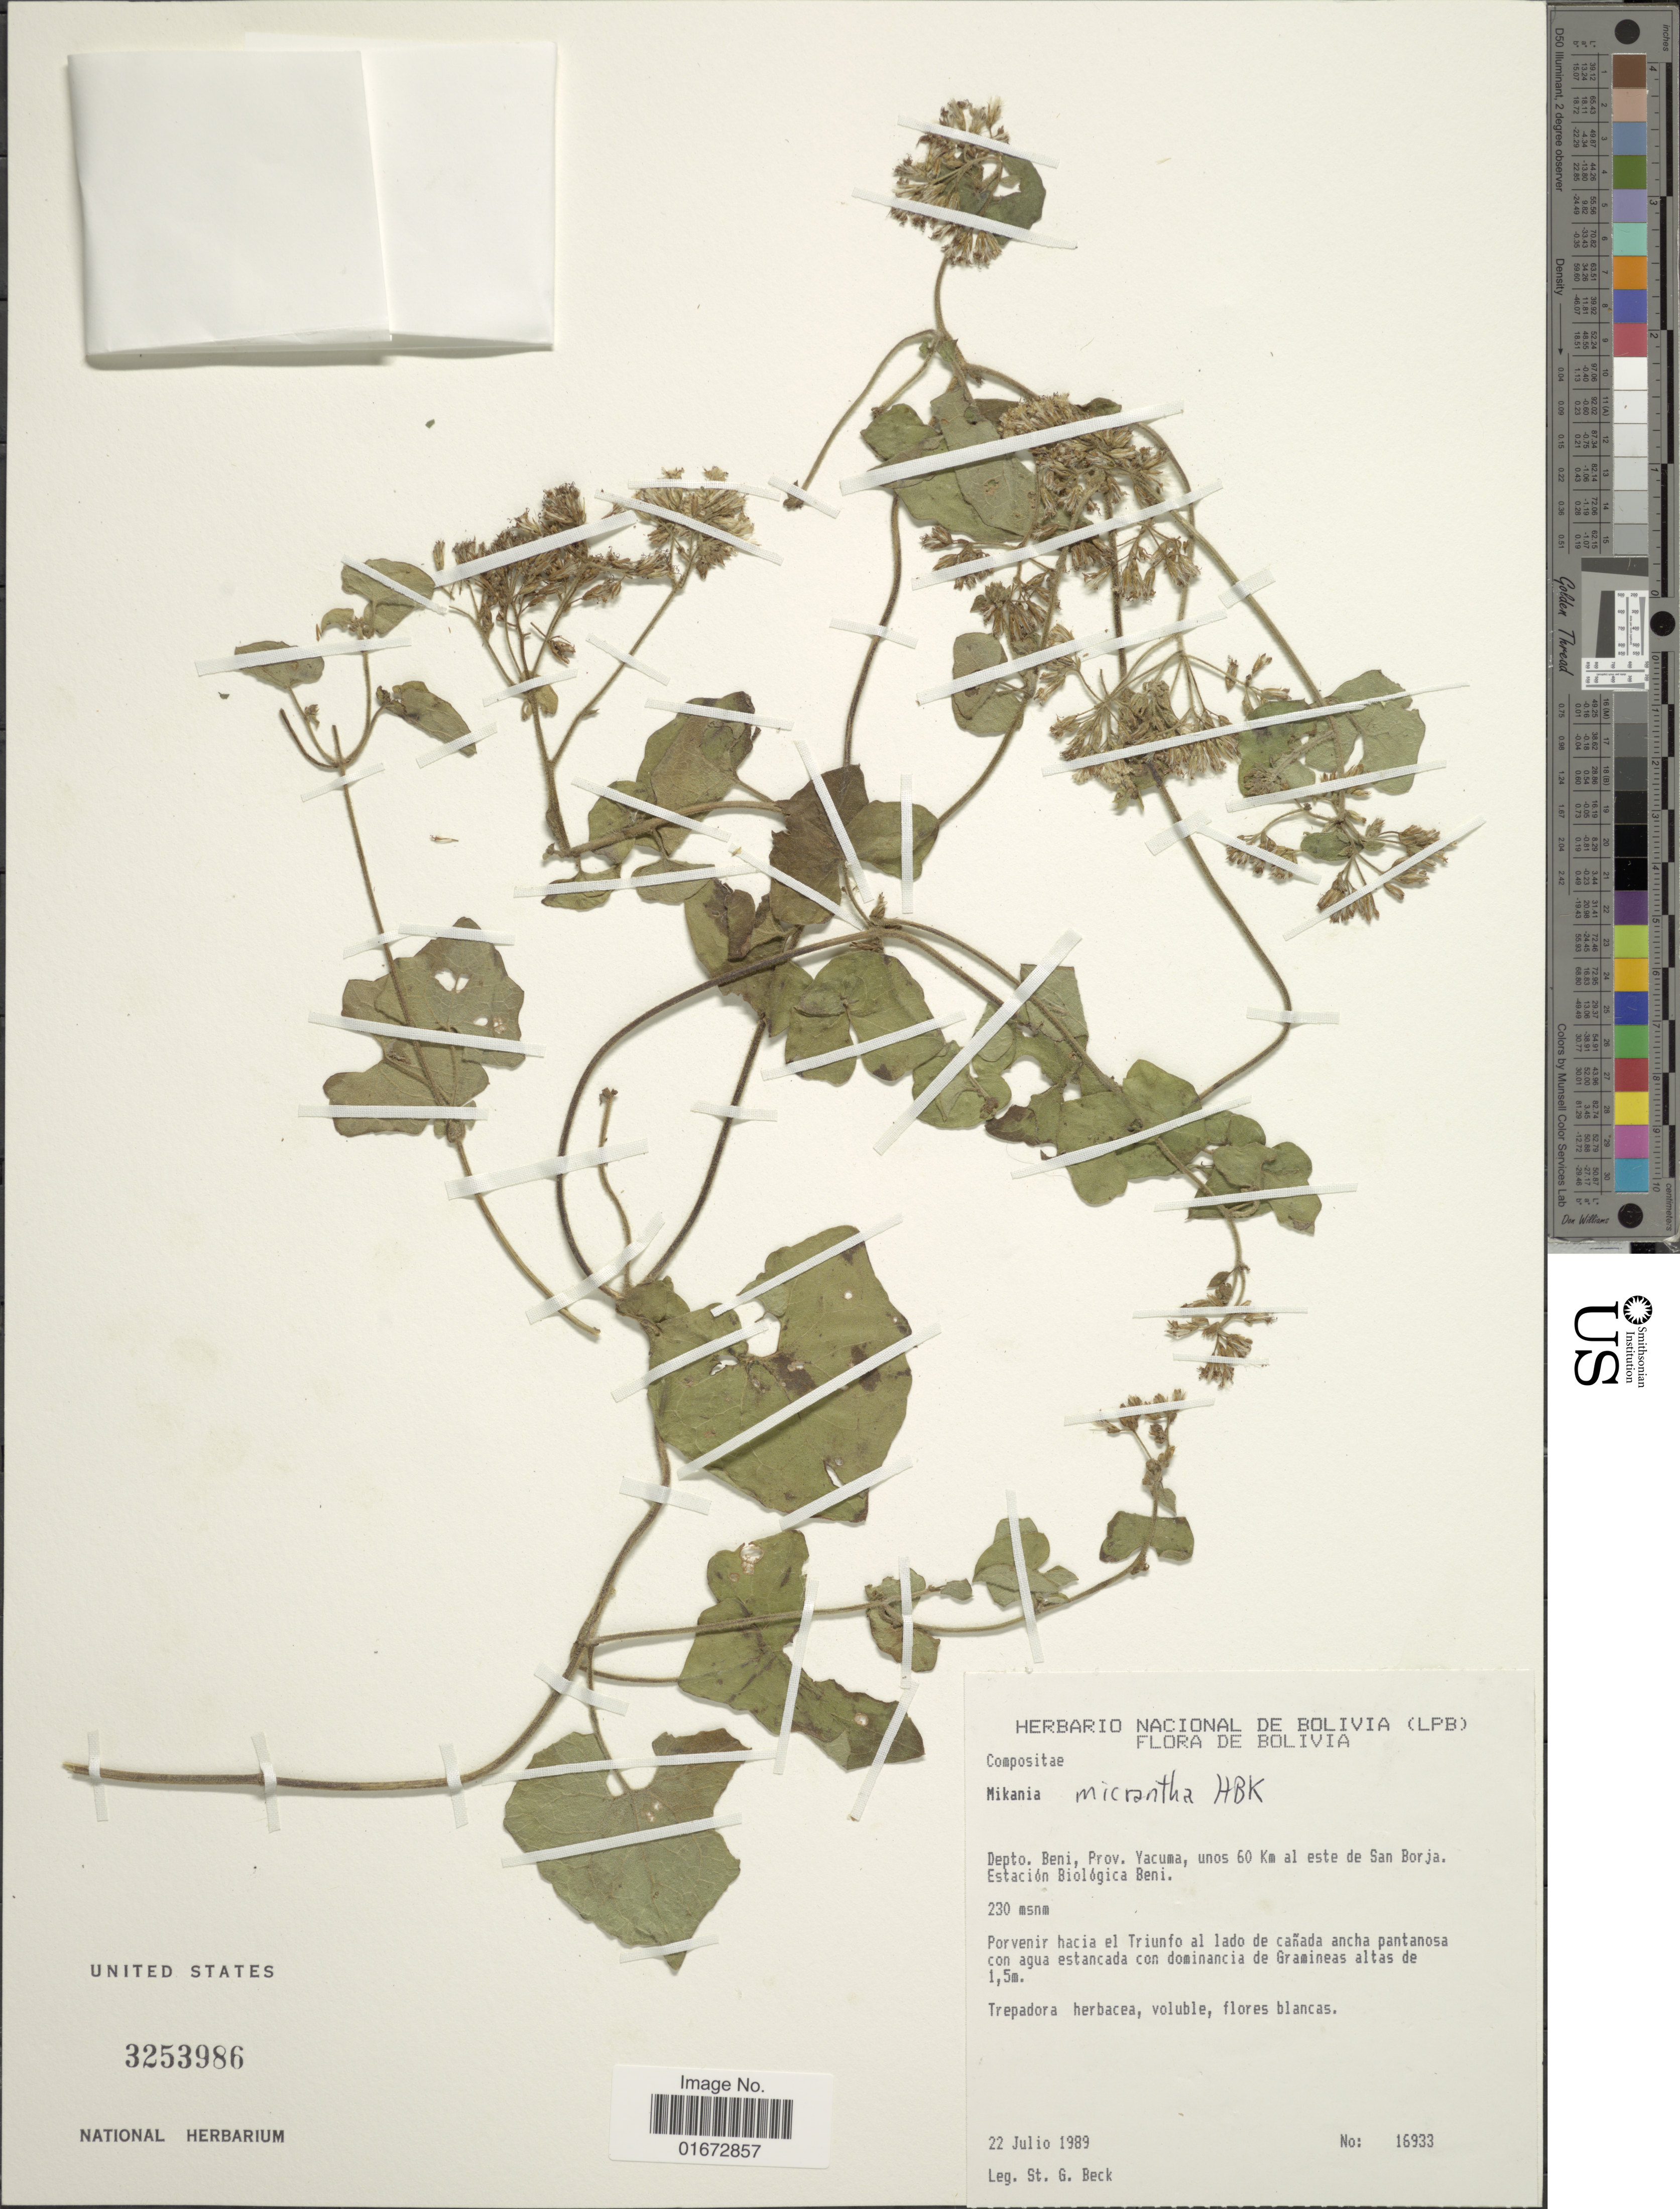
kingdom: Plantae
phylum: Tracheophyta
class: Magnoliopsida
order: Asterales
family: Asteraceae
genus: Mikania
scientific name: Mikania micrantha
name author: Kunth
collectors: S. G. Beck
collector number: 16933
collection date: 1989-07-22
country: Bolivia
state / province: Beni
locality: Depto. Beni, Prov. Yacuma, unos 60 Km al este de San Borja. Estación Biológica Beni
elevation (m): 230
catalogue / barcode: US 3253986